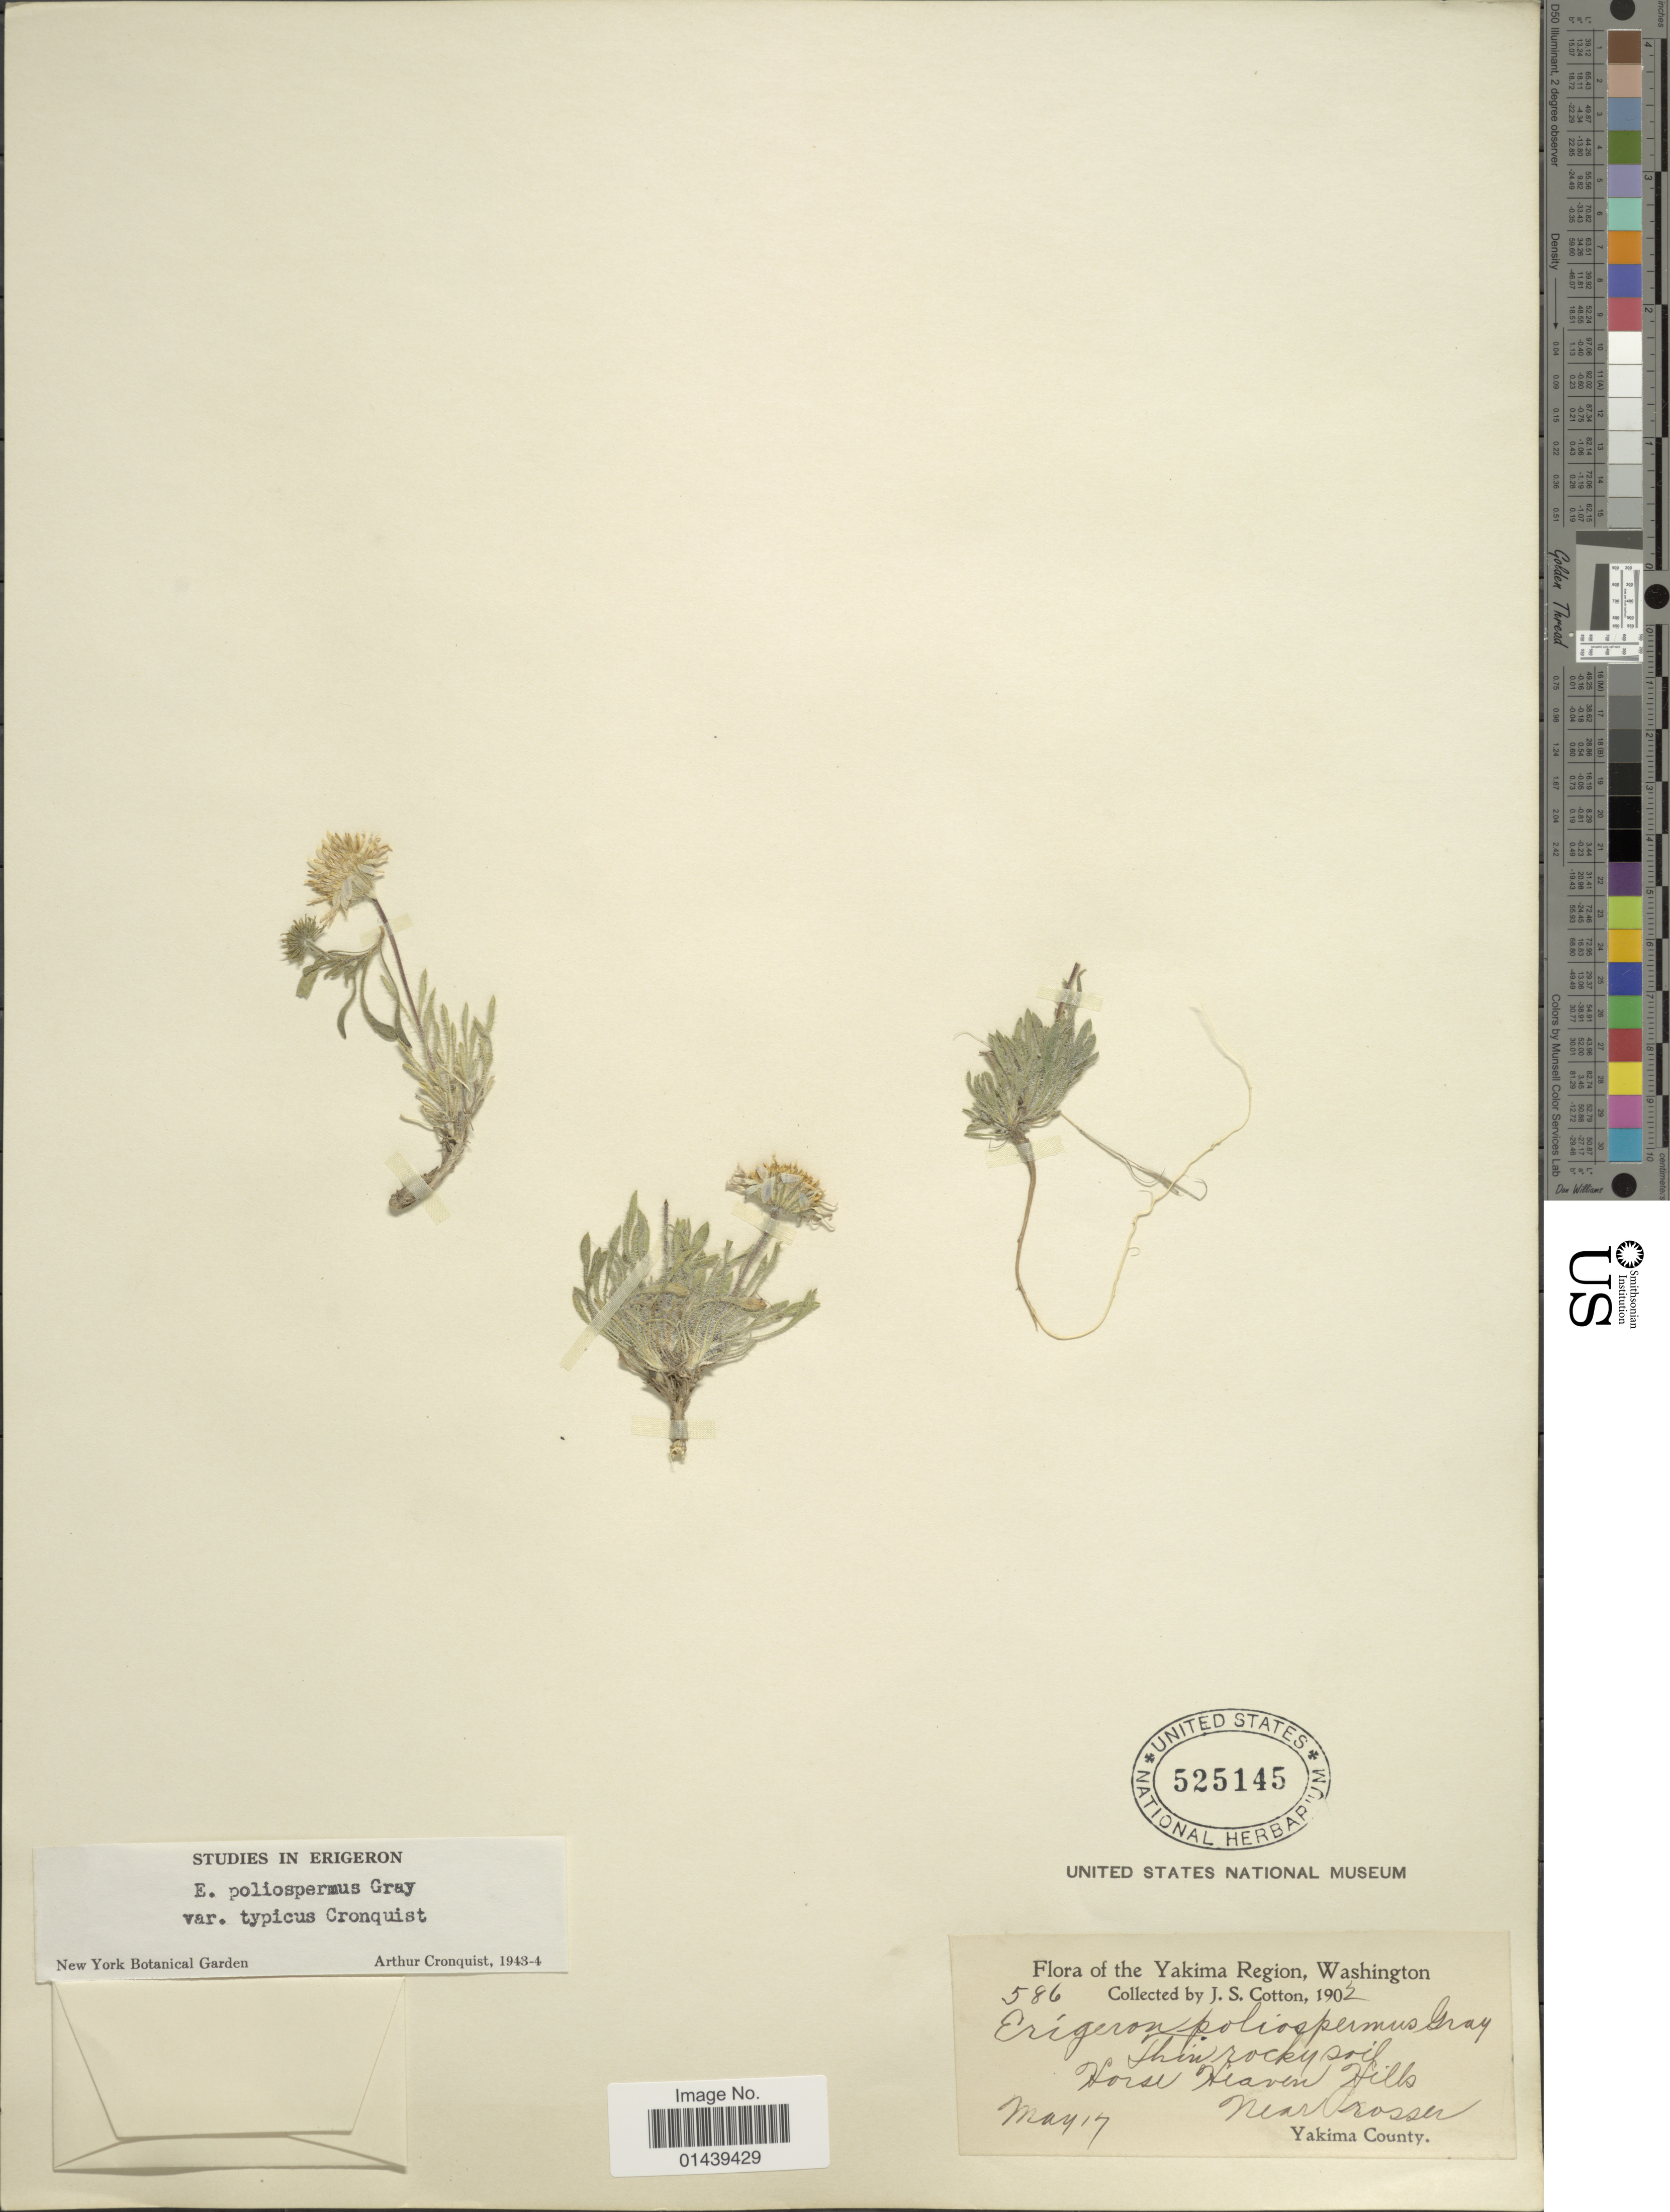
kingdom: Plantae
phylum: Tracheophyta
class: Magnoliopsida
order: Asterales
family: Asteraceae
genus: Erigeron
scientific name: Erigeron poliospermus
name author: A. Gray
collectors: J. S. Cotton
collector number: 586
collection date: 1903-05-17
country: United States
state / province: Washington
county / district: Yakima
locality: Yakima Region. Horse Haven Hills. Near Prosser. Yakima County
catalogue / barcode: US 525145